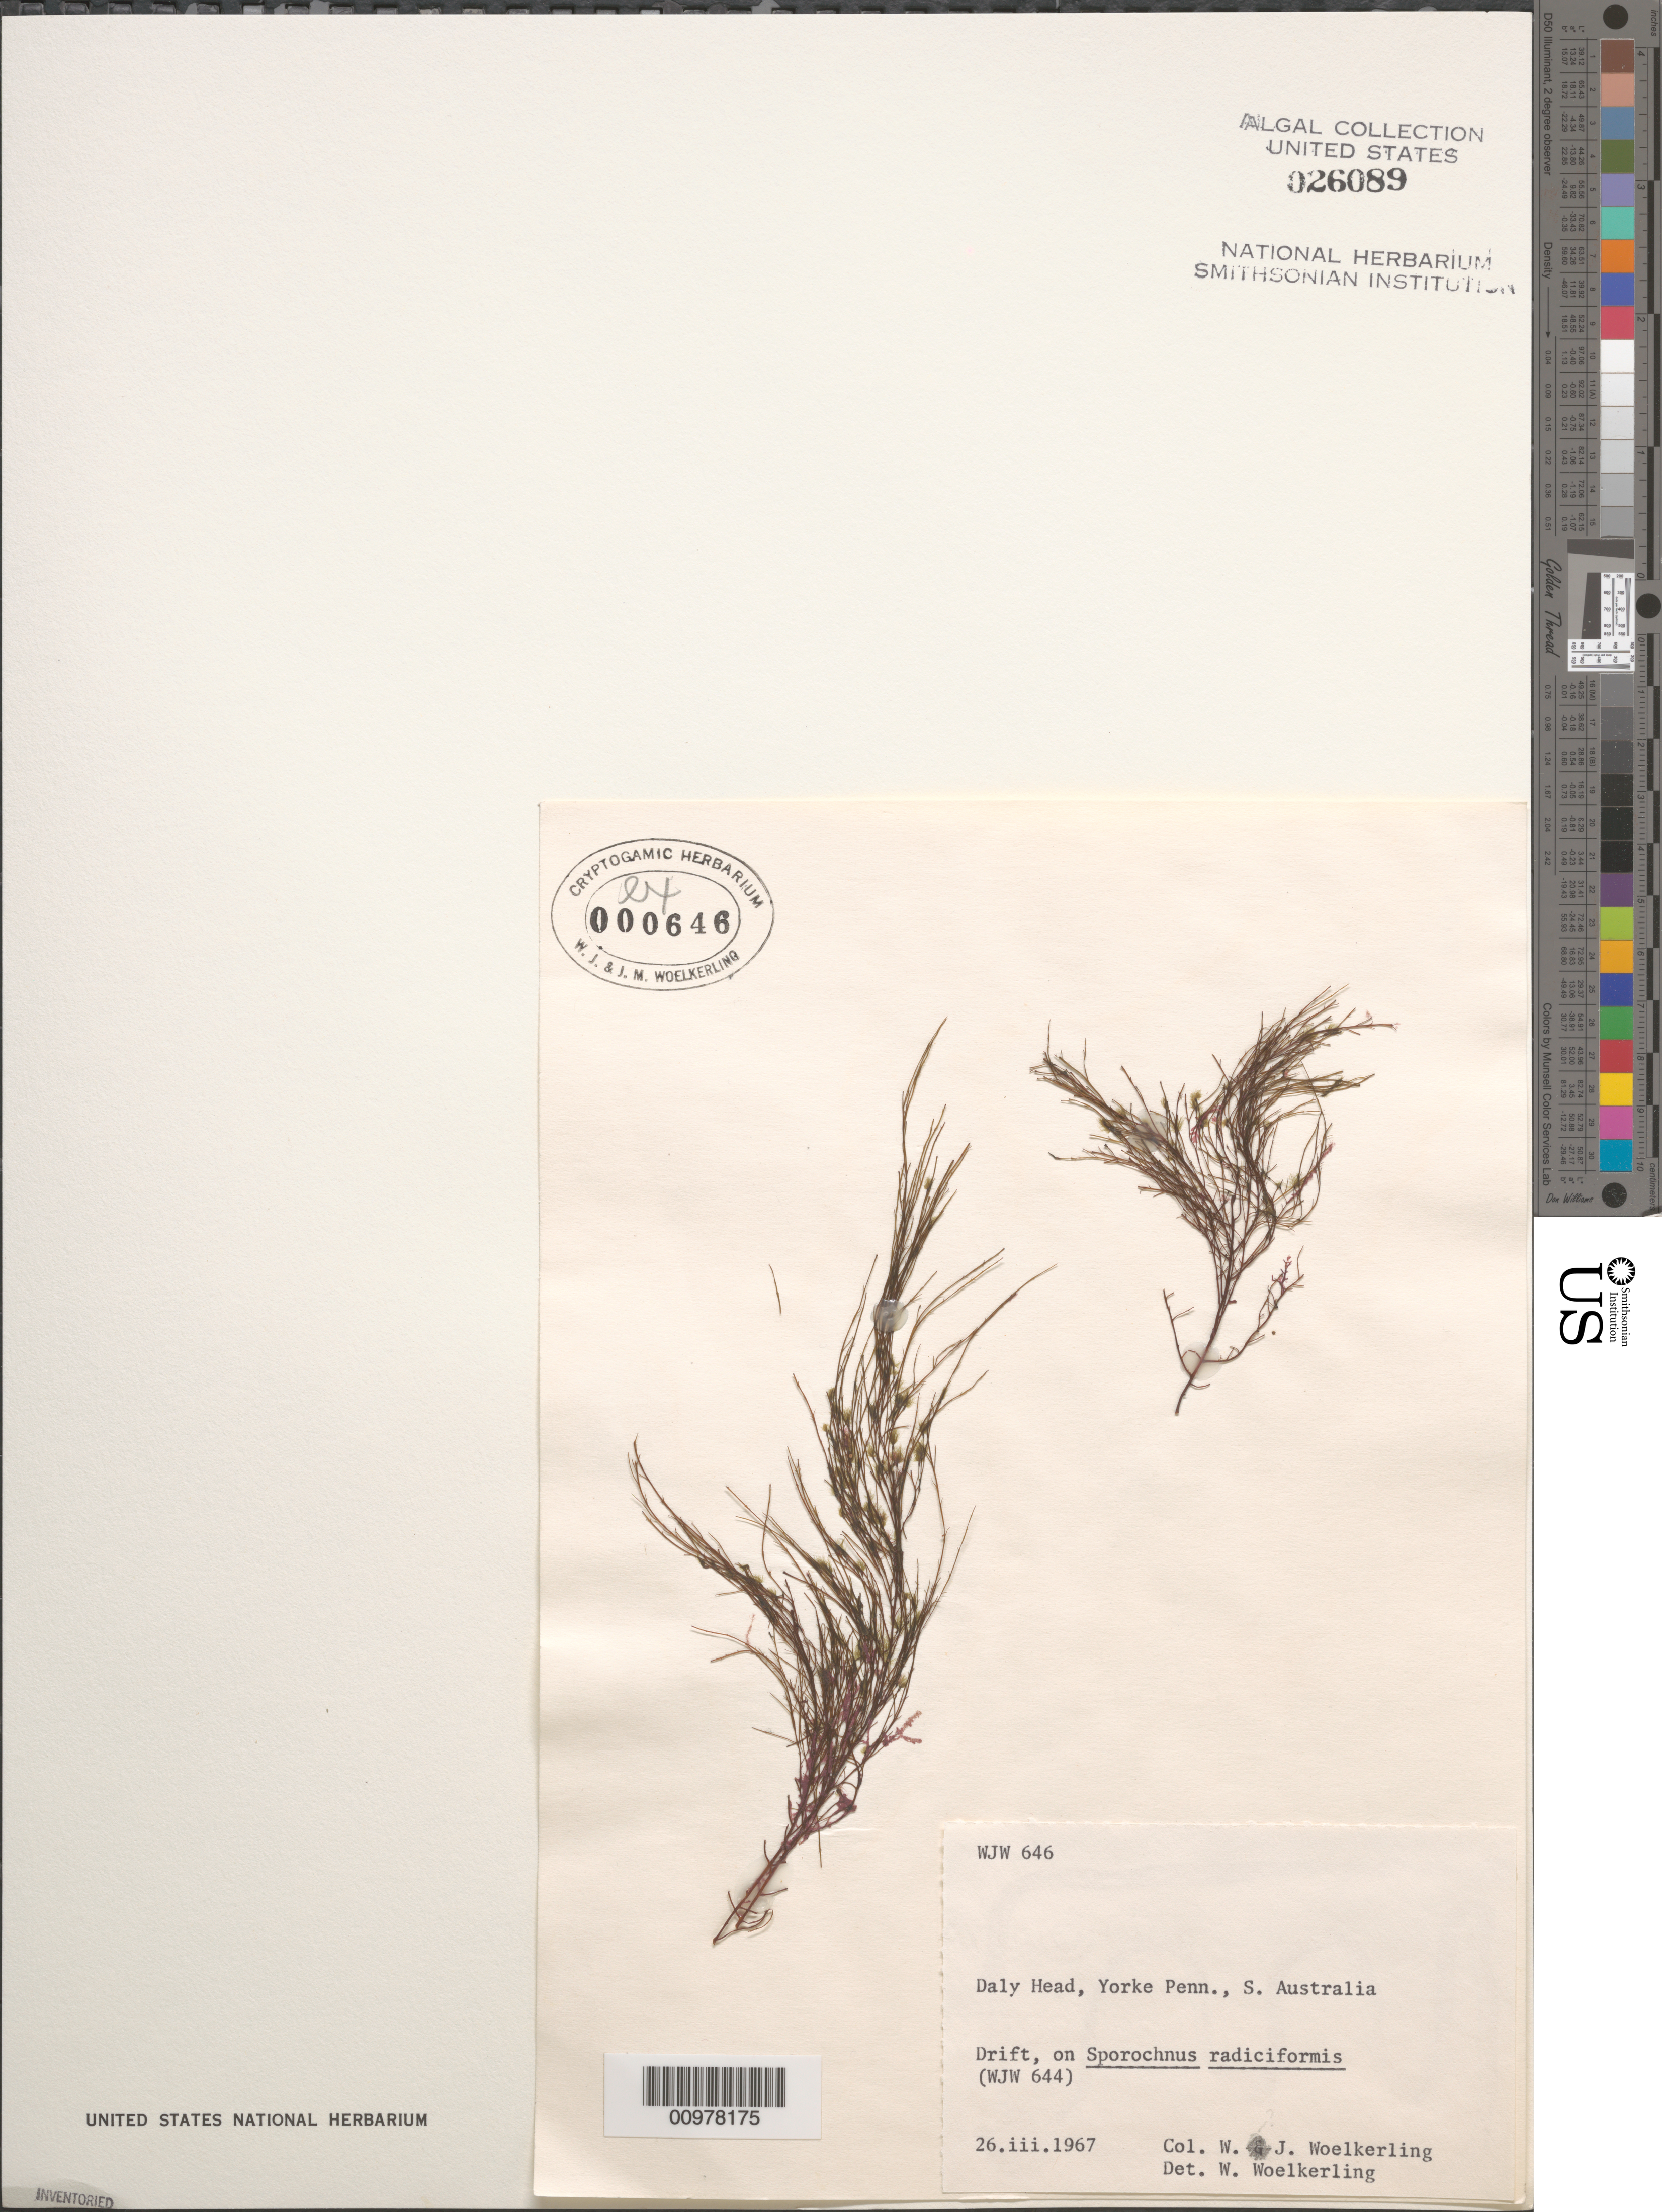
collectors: W. Woelkerling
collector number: WJW 646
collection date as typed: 26 Mar 1967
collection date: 1967-03-26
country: Australia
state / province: South Australia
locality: Daly Head, Yorke Peninsula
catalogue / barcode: US 26089